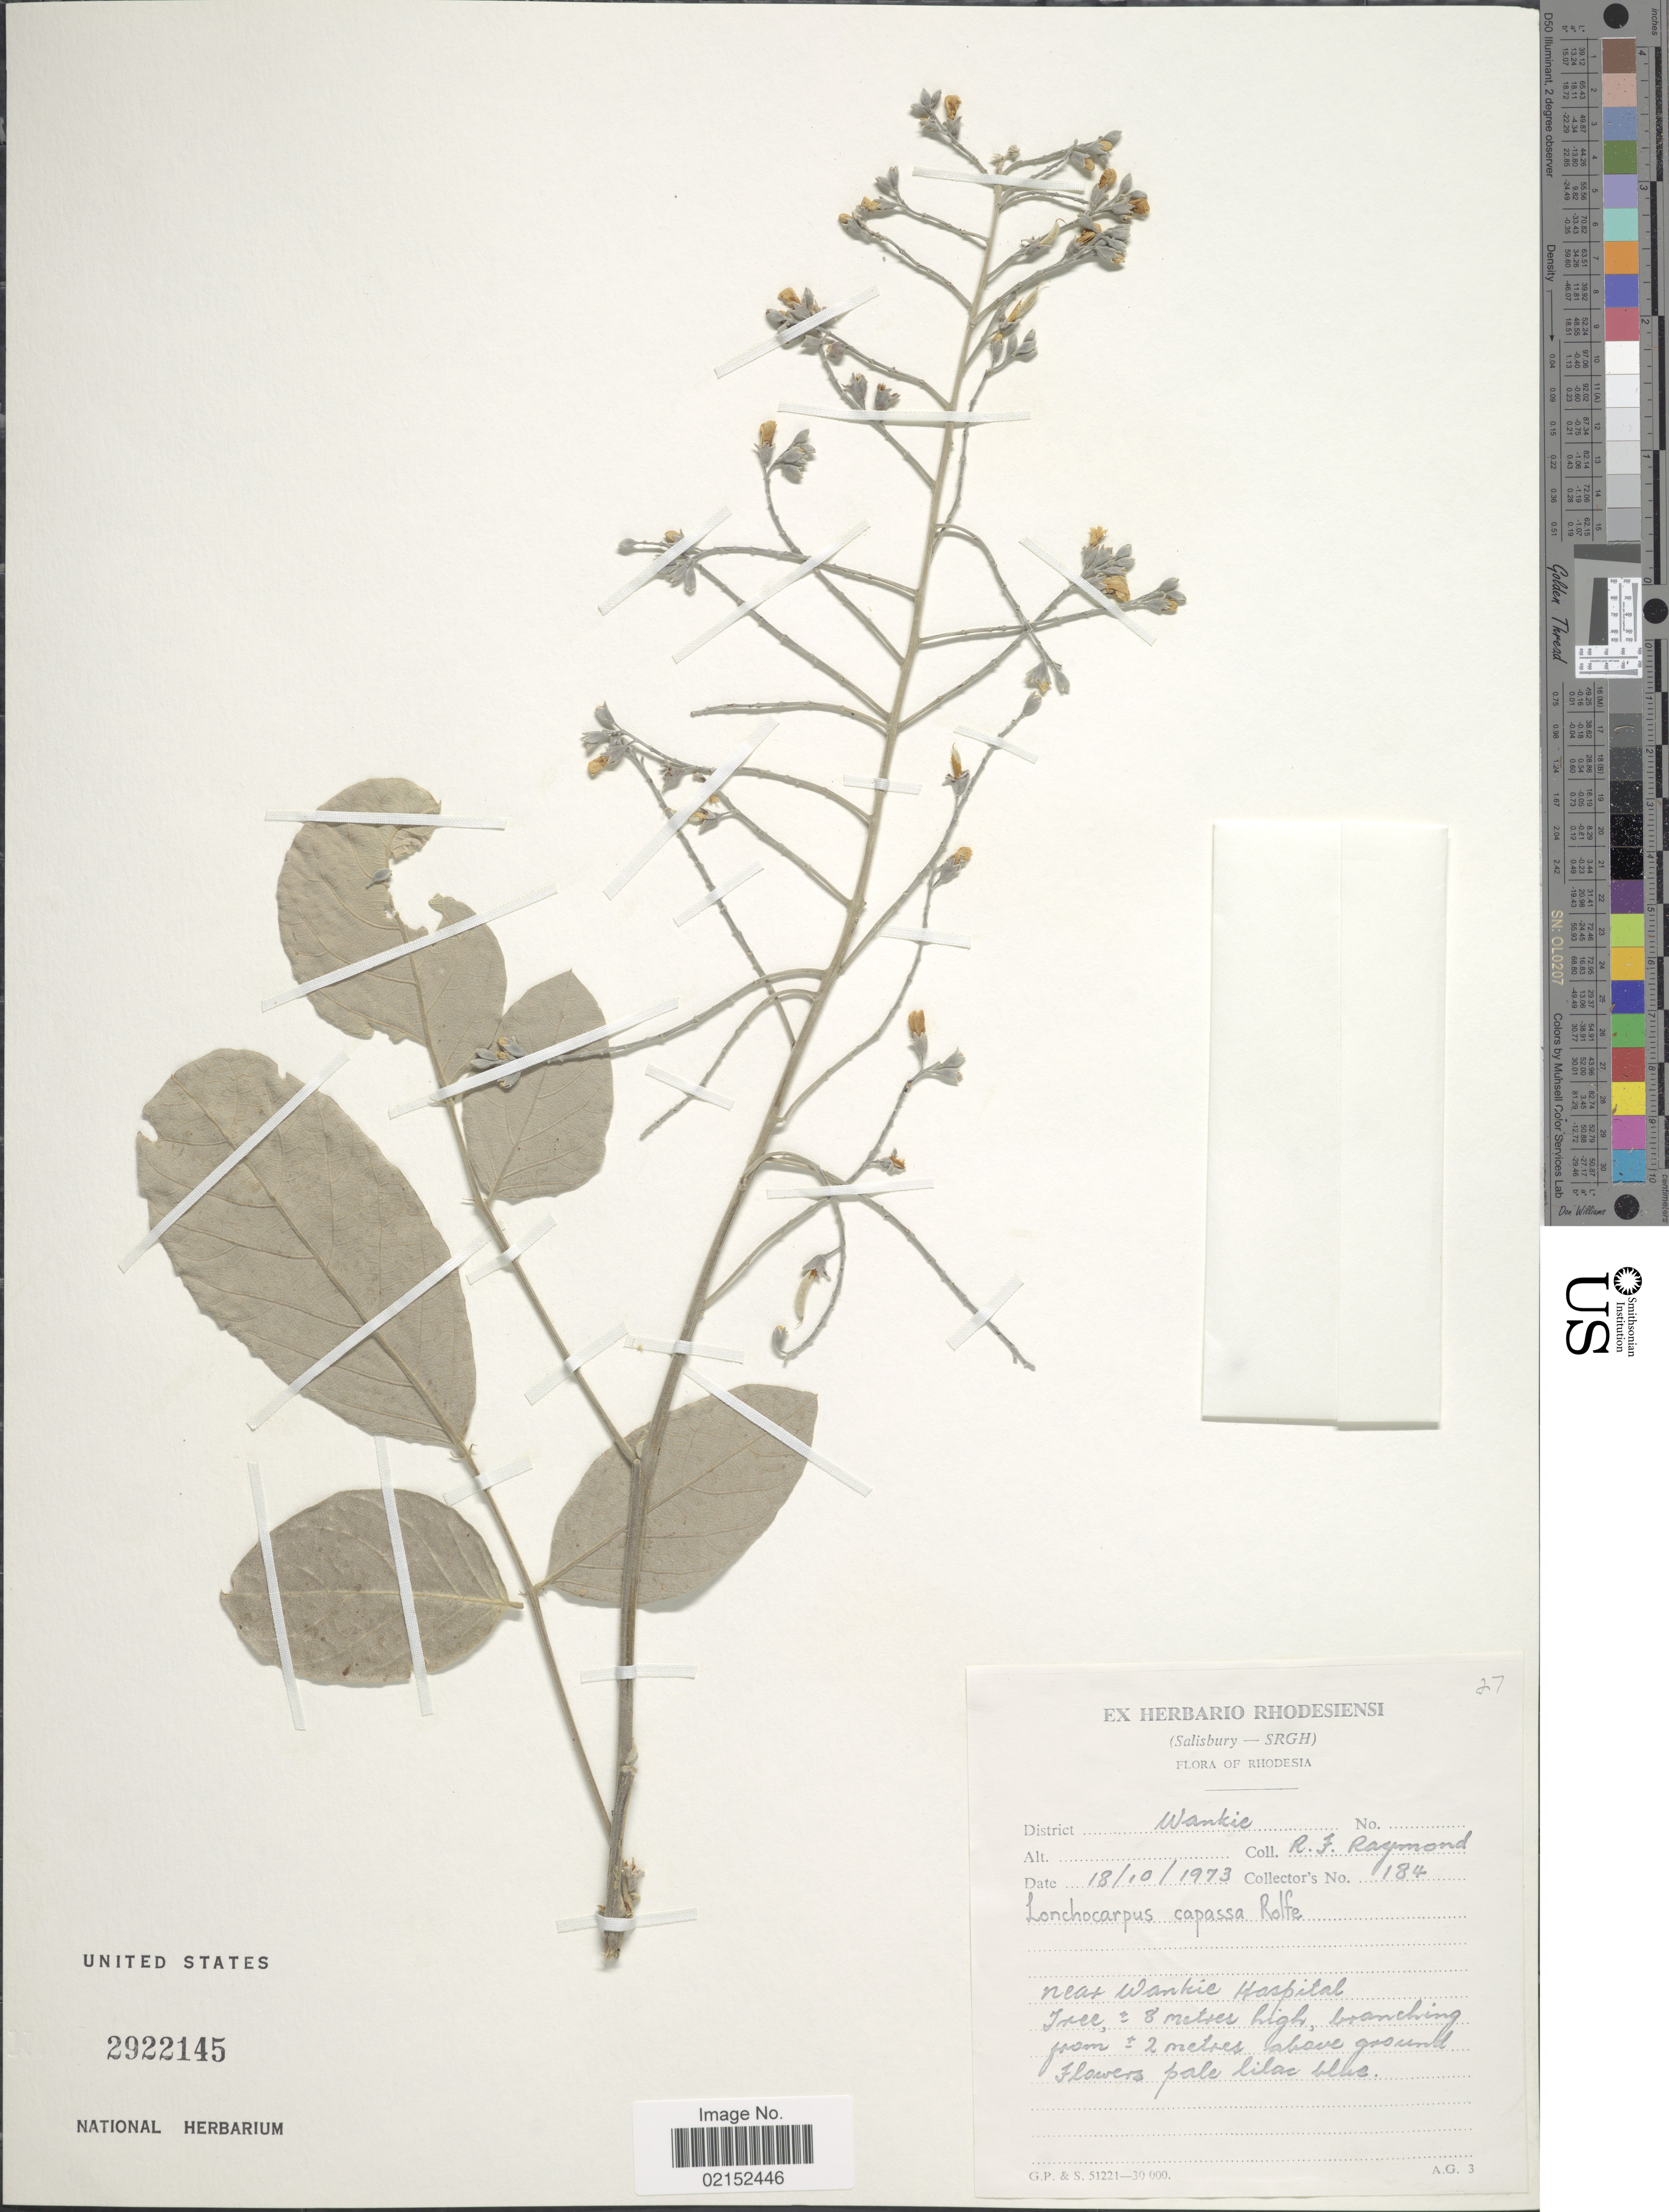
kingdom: Plantae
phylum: Tracheophyta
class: Magnoliopsida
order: Fabales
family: Fabaceae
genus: Lonchocarpus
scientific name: Lonchocarpus capassa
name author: Rolfe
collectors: R. Raymond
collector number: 184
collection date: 1973-10-18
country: Zimbabwe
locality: Rhodesia, near Wankie Hospital.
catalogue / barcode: US 2922145